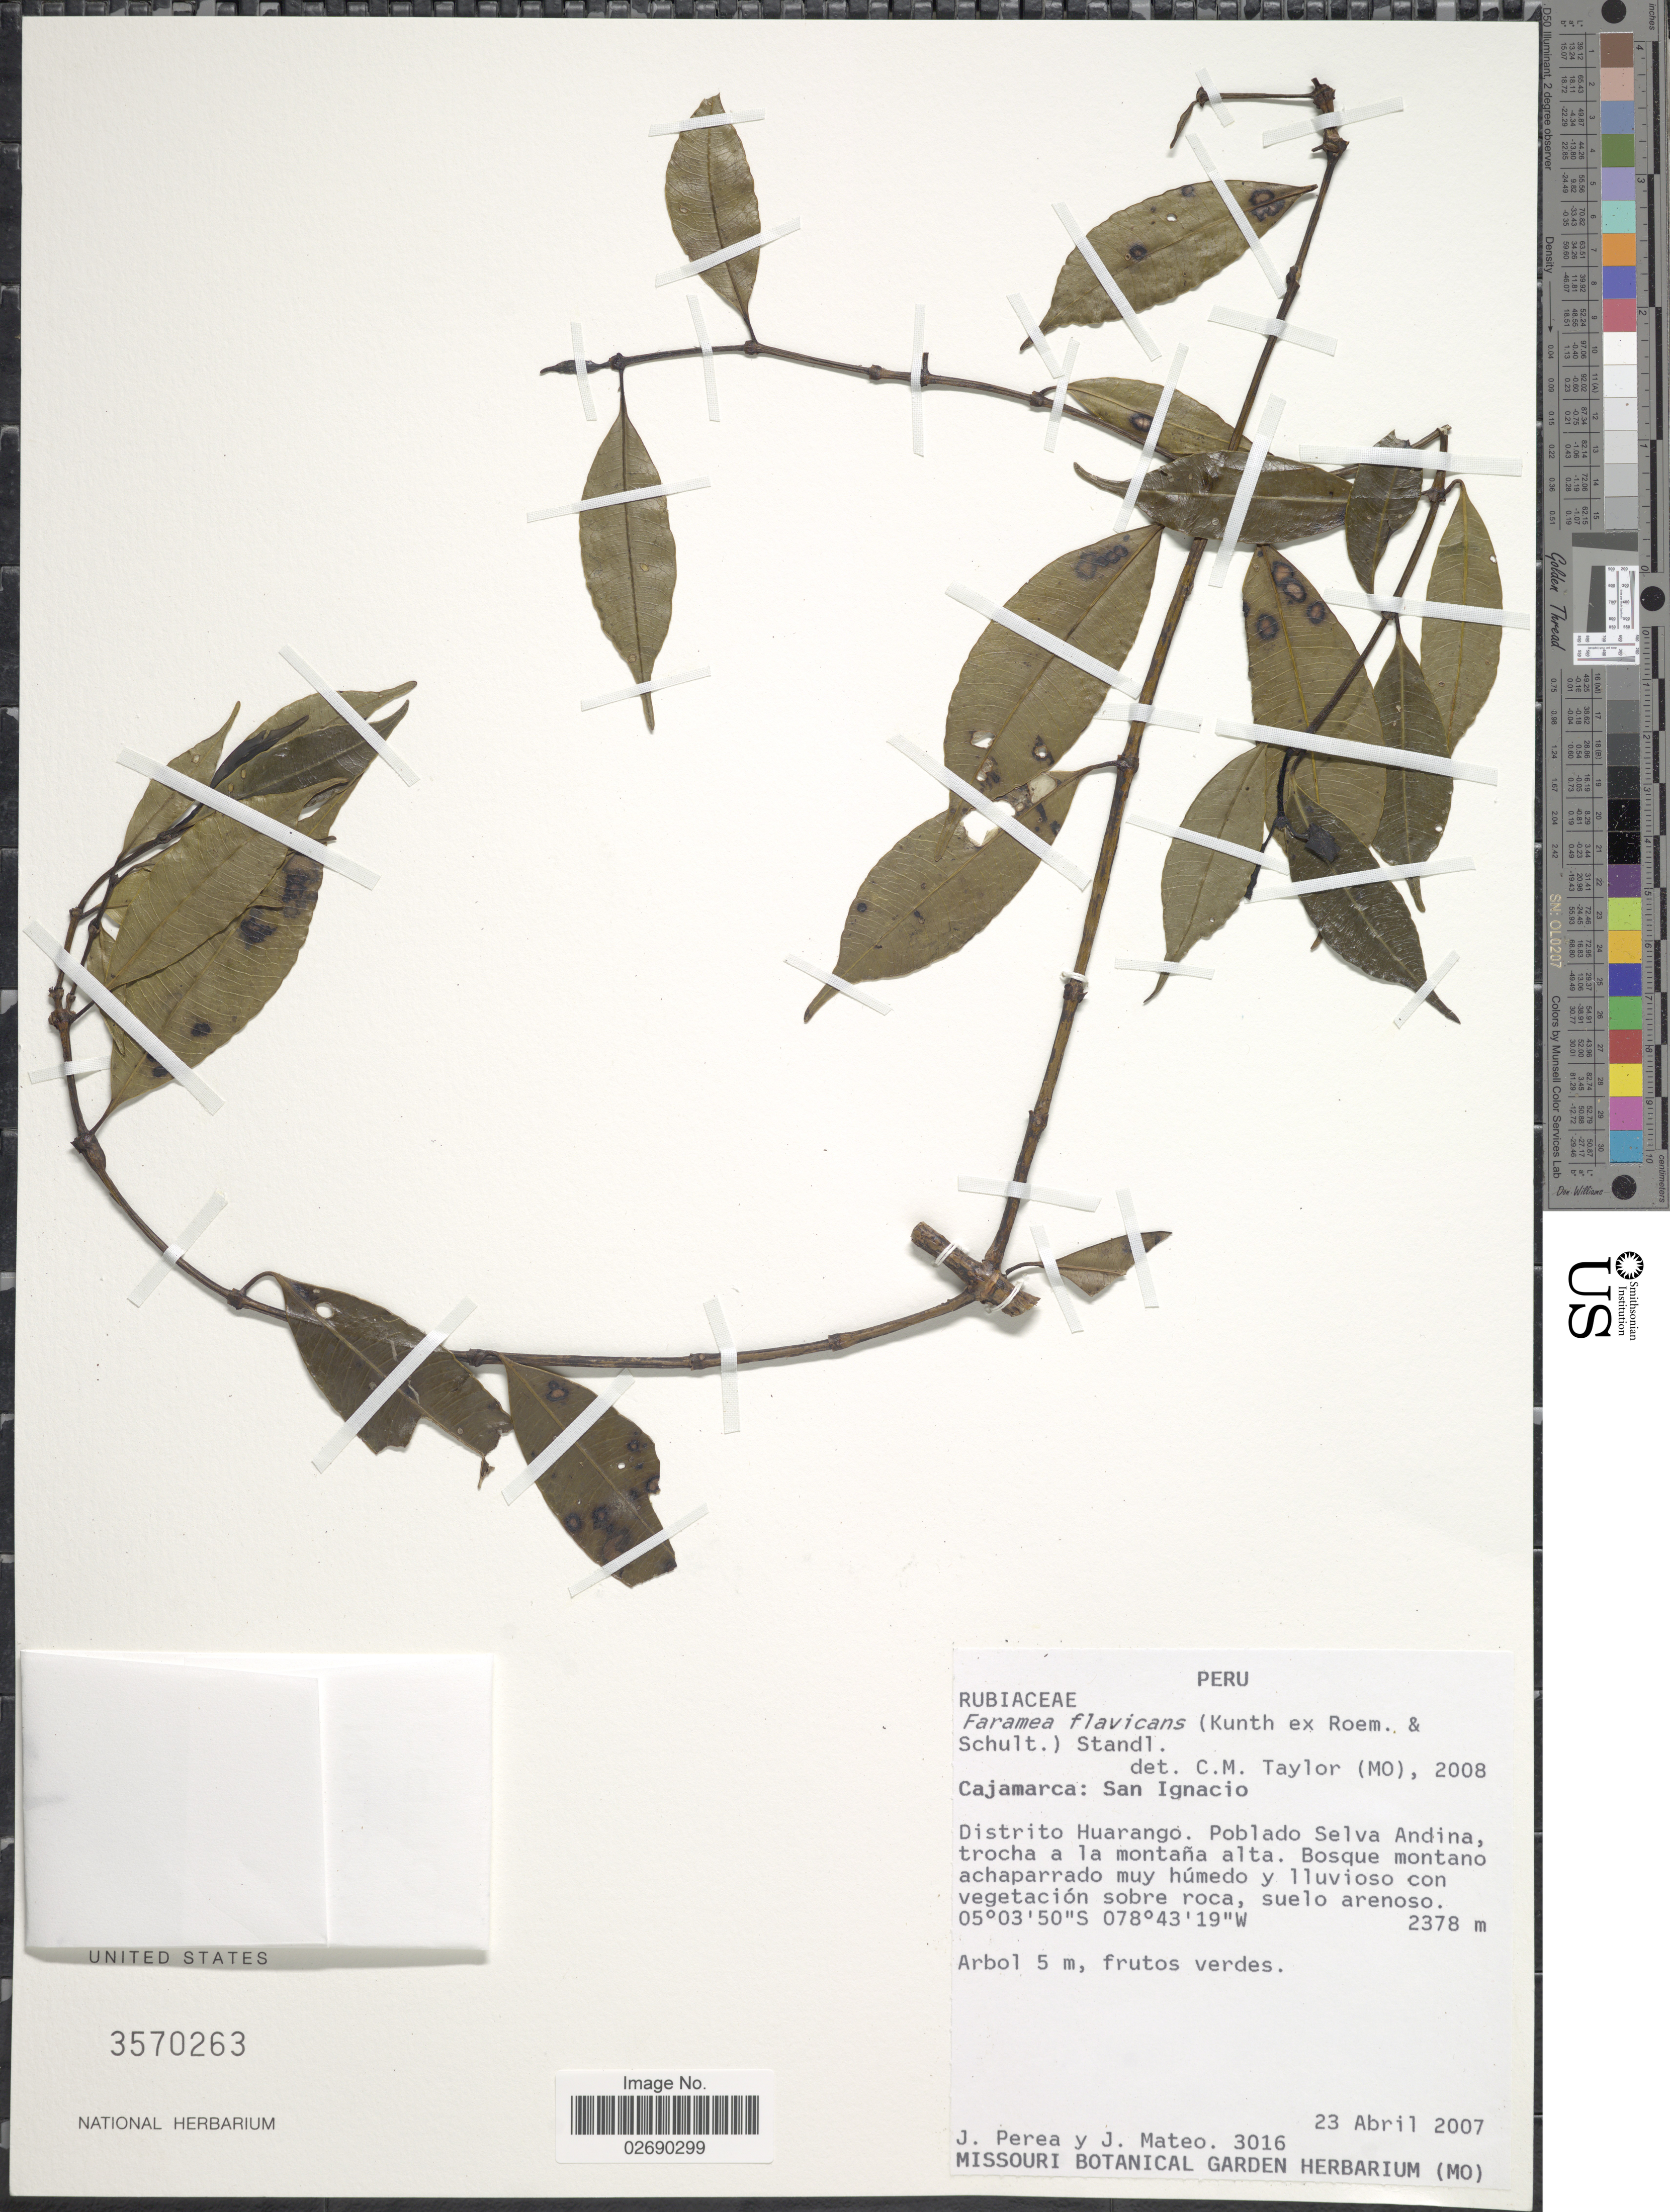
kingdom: Plantae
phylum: Tracheophyta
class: Magnoliopsida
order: Gentianales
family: Rubiaceae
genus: Faramea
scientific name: Faramea flavicans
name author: (Roem. & Schult.) Standl.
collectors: J. Perea & J. Mateo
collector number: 3016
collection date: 2007-04-23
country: Peru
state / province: Cajamarca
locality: San Ignacio, Distrito Huarango. Poblado Selva Andina, trocha a la montaña alta. Bosque montano achaparrado muy húmedo u lluvioso con vegetación sobre roca, suelo arenoso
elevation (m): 2378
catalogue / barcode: US 3570263